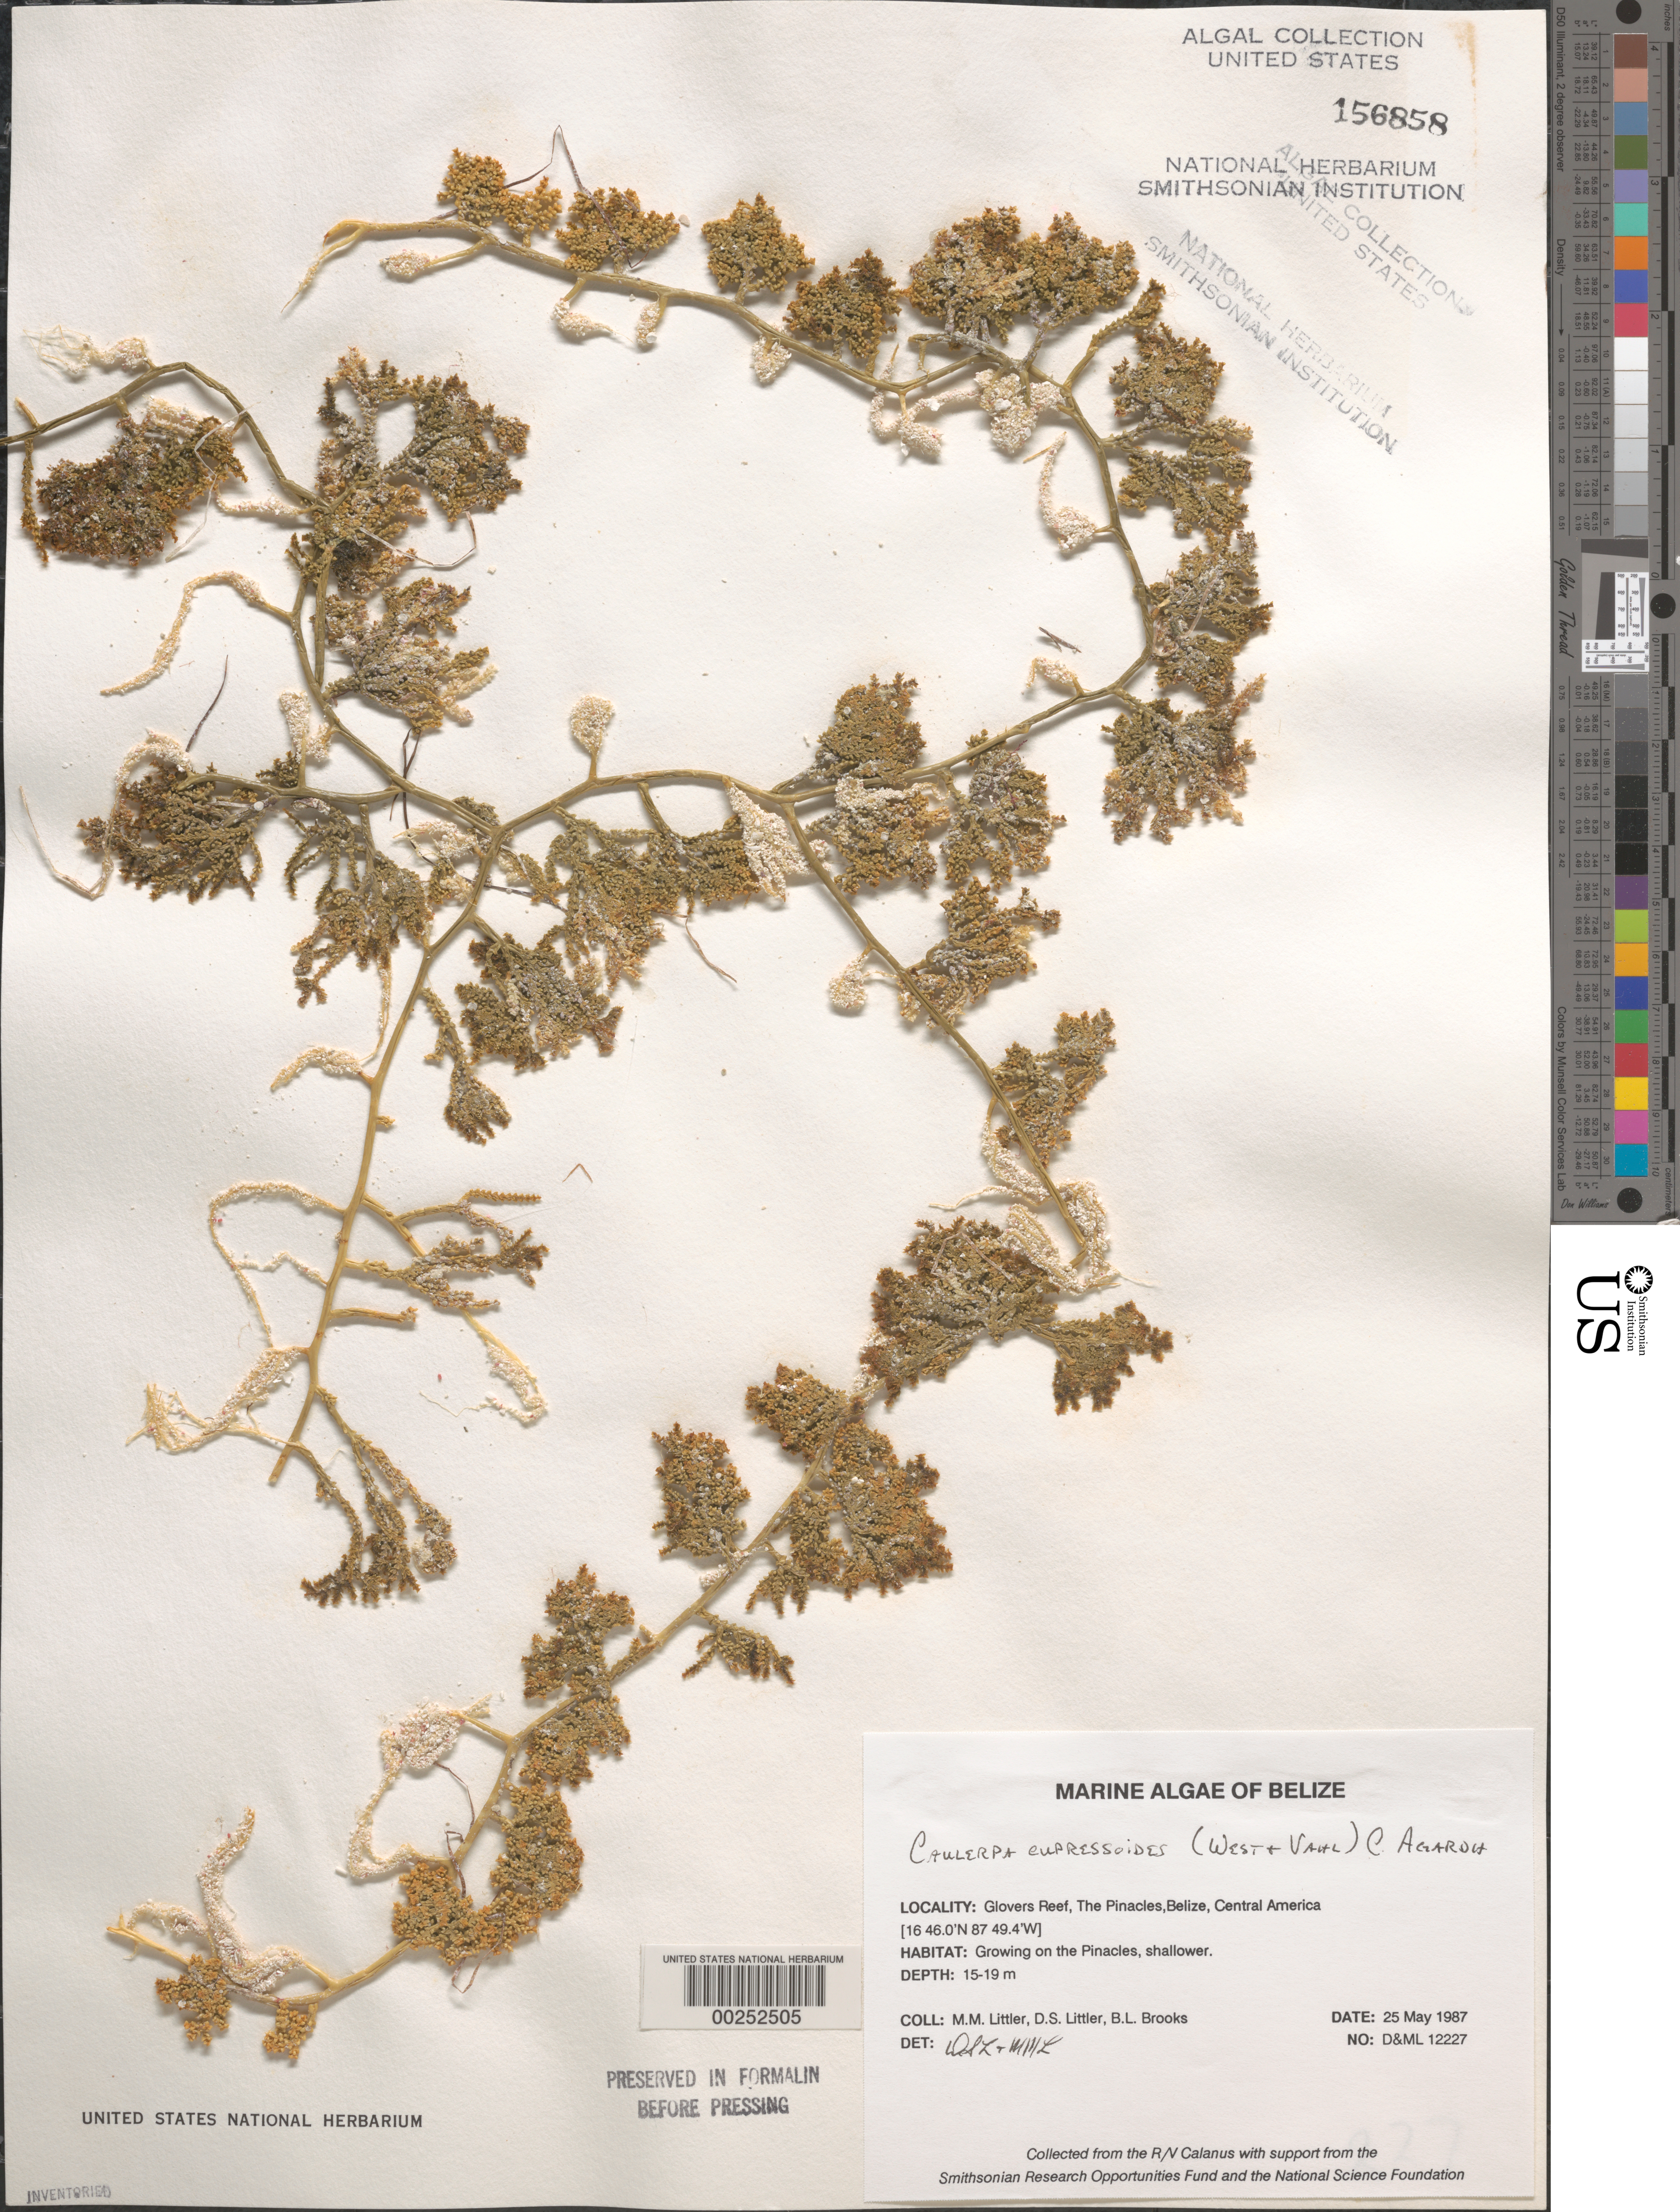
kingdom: Plantae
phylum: Chlorophyta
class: Ulvophyceae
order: Bryopsidales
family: Caulerpaceae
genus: Caulerpa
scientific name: Caulerpa cupressoides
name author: (Vahl) C. Agardh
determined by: Littler, D. S.; Littler, M. M.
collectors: M. M. Littler, D. S. Littler & B. Brooks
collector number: D&ML 12227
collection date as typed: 25 May 1987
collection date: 1987-05-25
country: Belize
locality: Glover's Reef, The Pinnacles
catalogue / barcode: US 156858